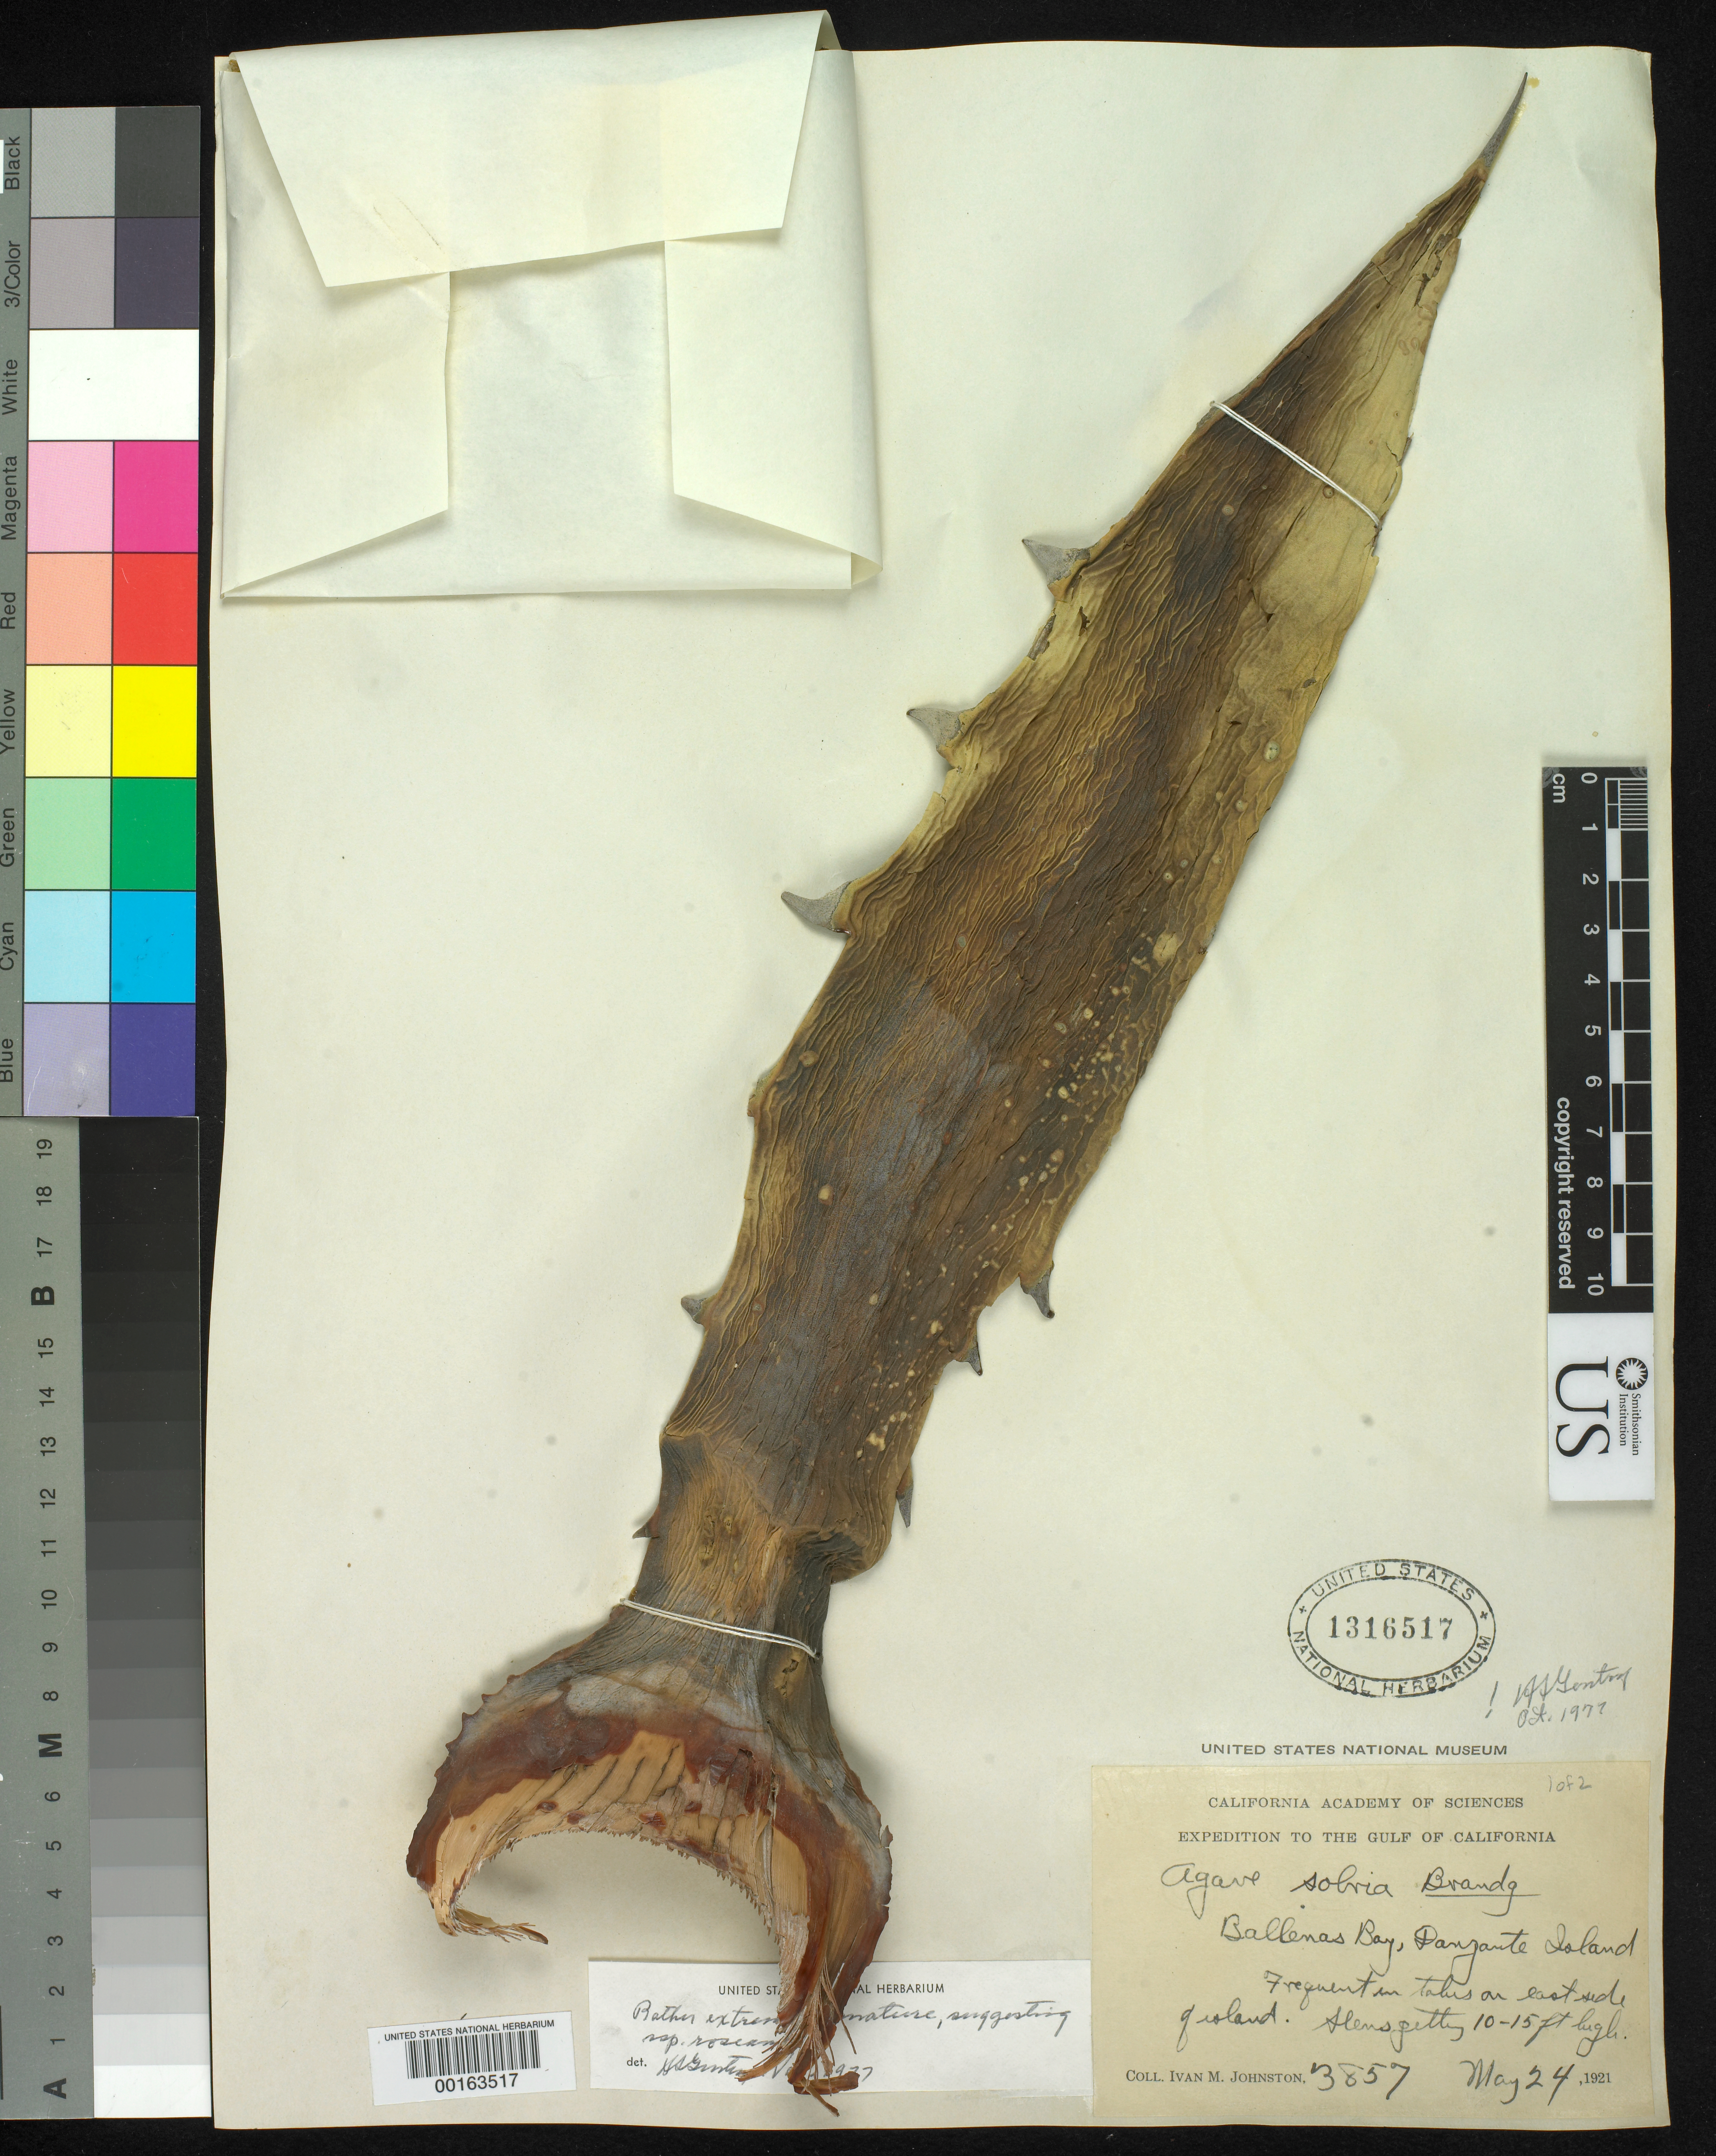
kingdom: Plantae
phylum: Tracheophyta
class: Liliopsida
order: Asparagales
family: Asparagaceae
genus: Agave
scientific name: Agave sobria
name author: Brandegee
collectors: I.M. Johnston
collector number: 3857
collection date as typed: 24 May 1921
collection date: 1921-05-24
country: Mexico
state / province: Baja California Sur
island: Danzante Island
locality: Ballenas Bay, Danzante Island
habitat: Frequent in talus on east side of island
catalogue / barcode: US 1316517